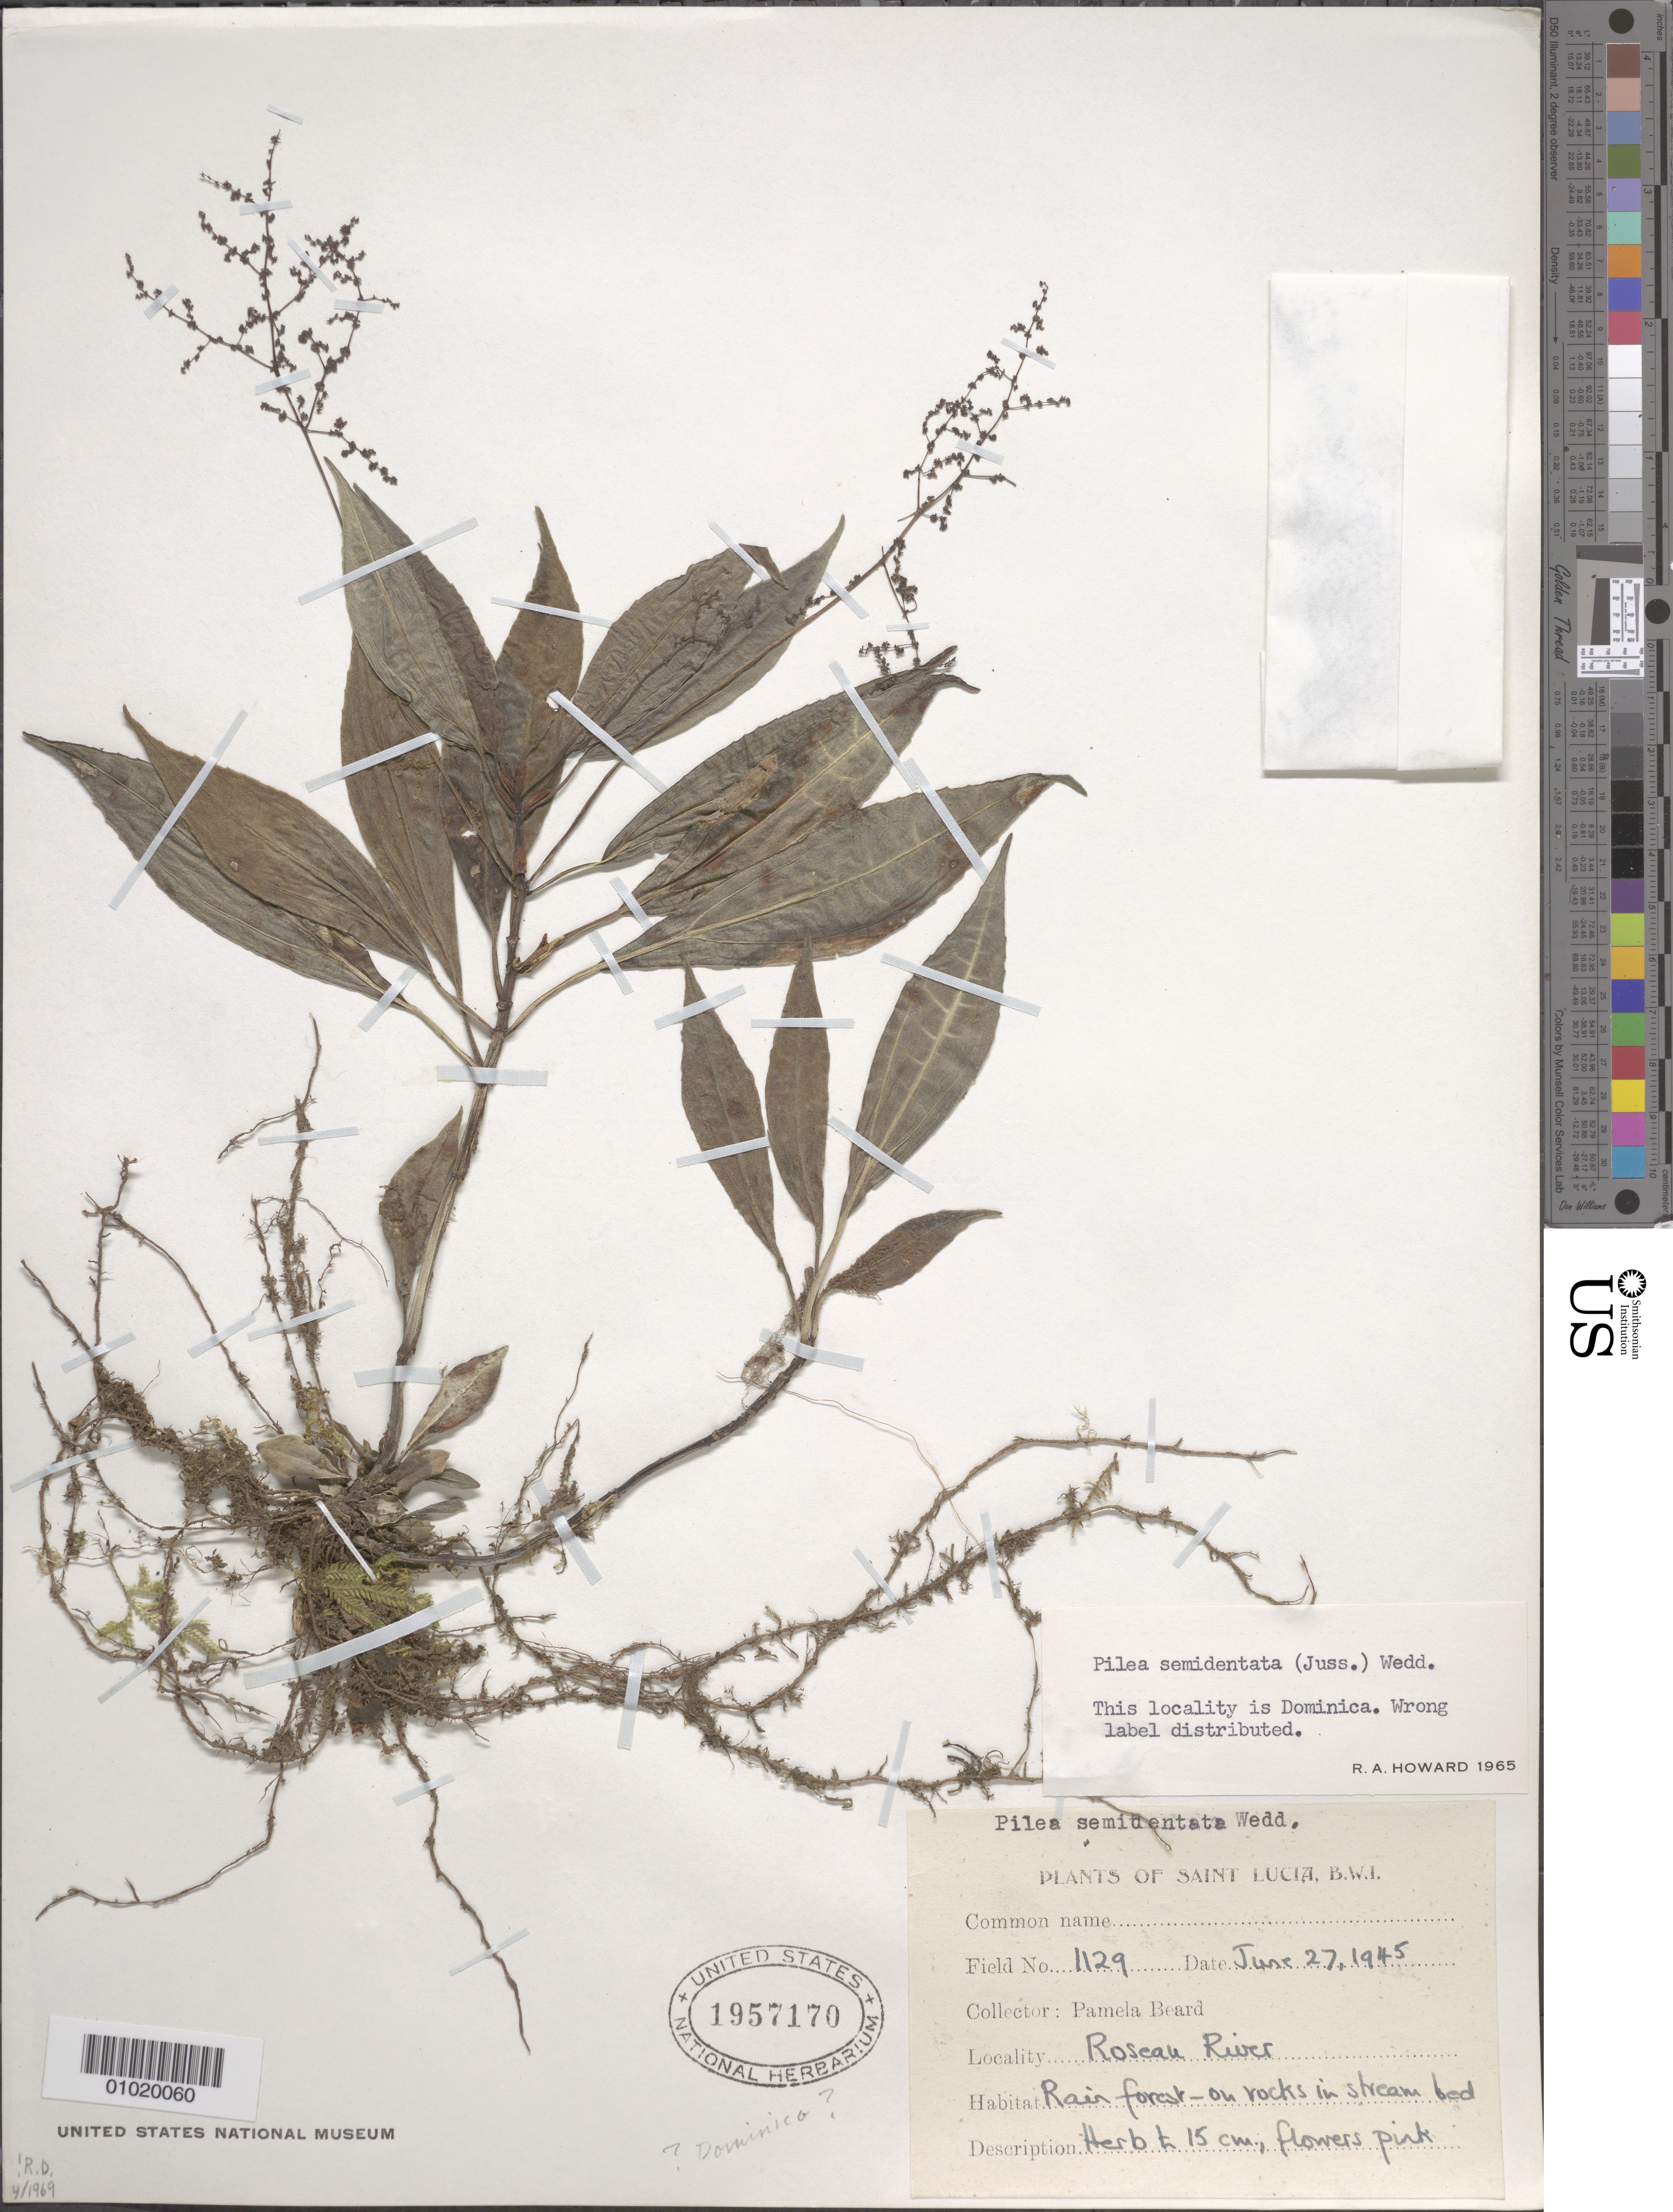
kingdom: Plantae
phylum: Tracheophyta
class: Magnoliopsida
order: Rosales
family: Urticaceae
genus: Pilea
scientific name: Pilea semidentata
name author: (Juss. ex Poir.) Wedd.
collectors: P. Beard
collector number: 1129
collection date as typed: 27 Jun 1945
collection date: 1945-06-27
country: Dominica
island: Dominica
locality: Rain forest-on rocks in stream bed.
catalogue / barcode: US 1957170